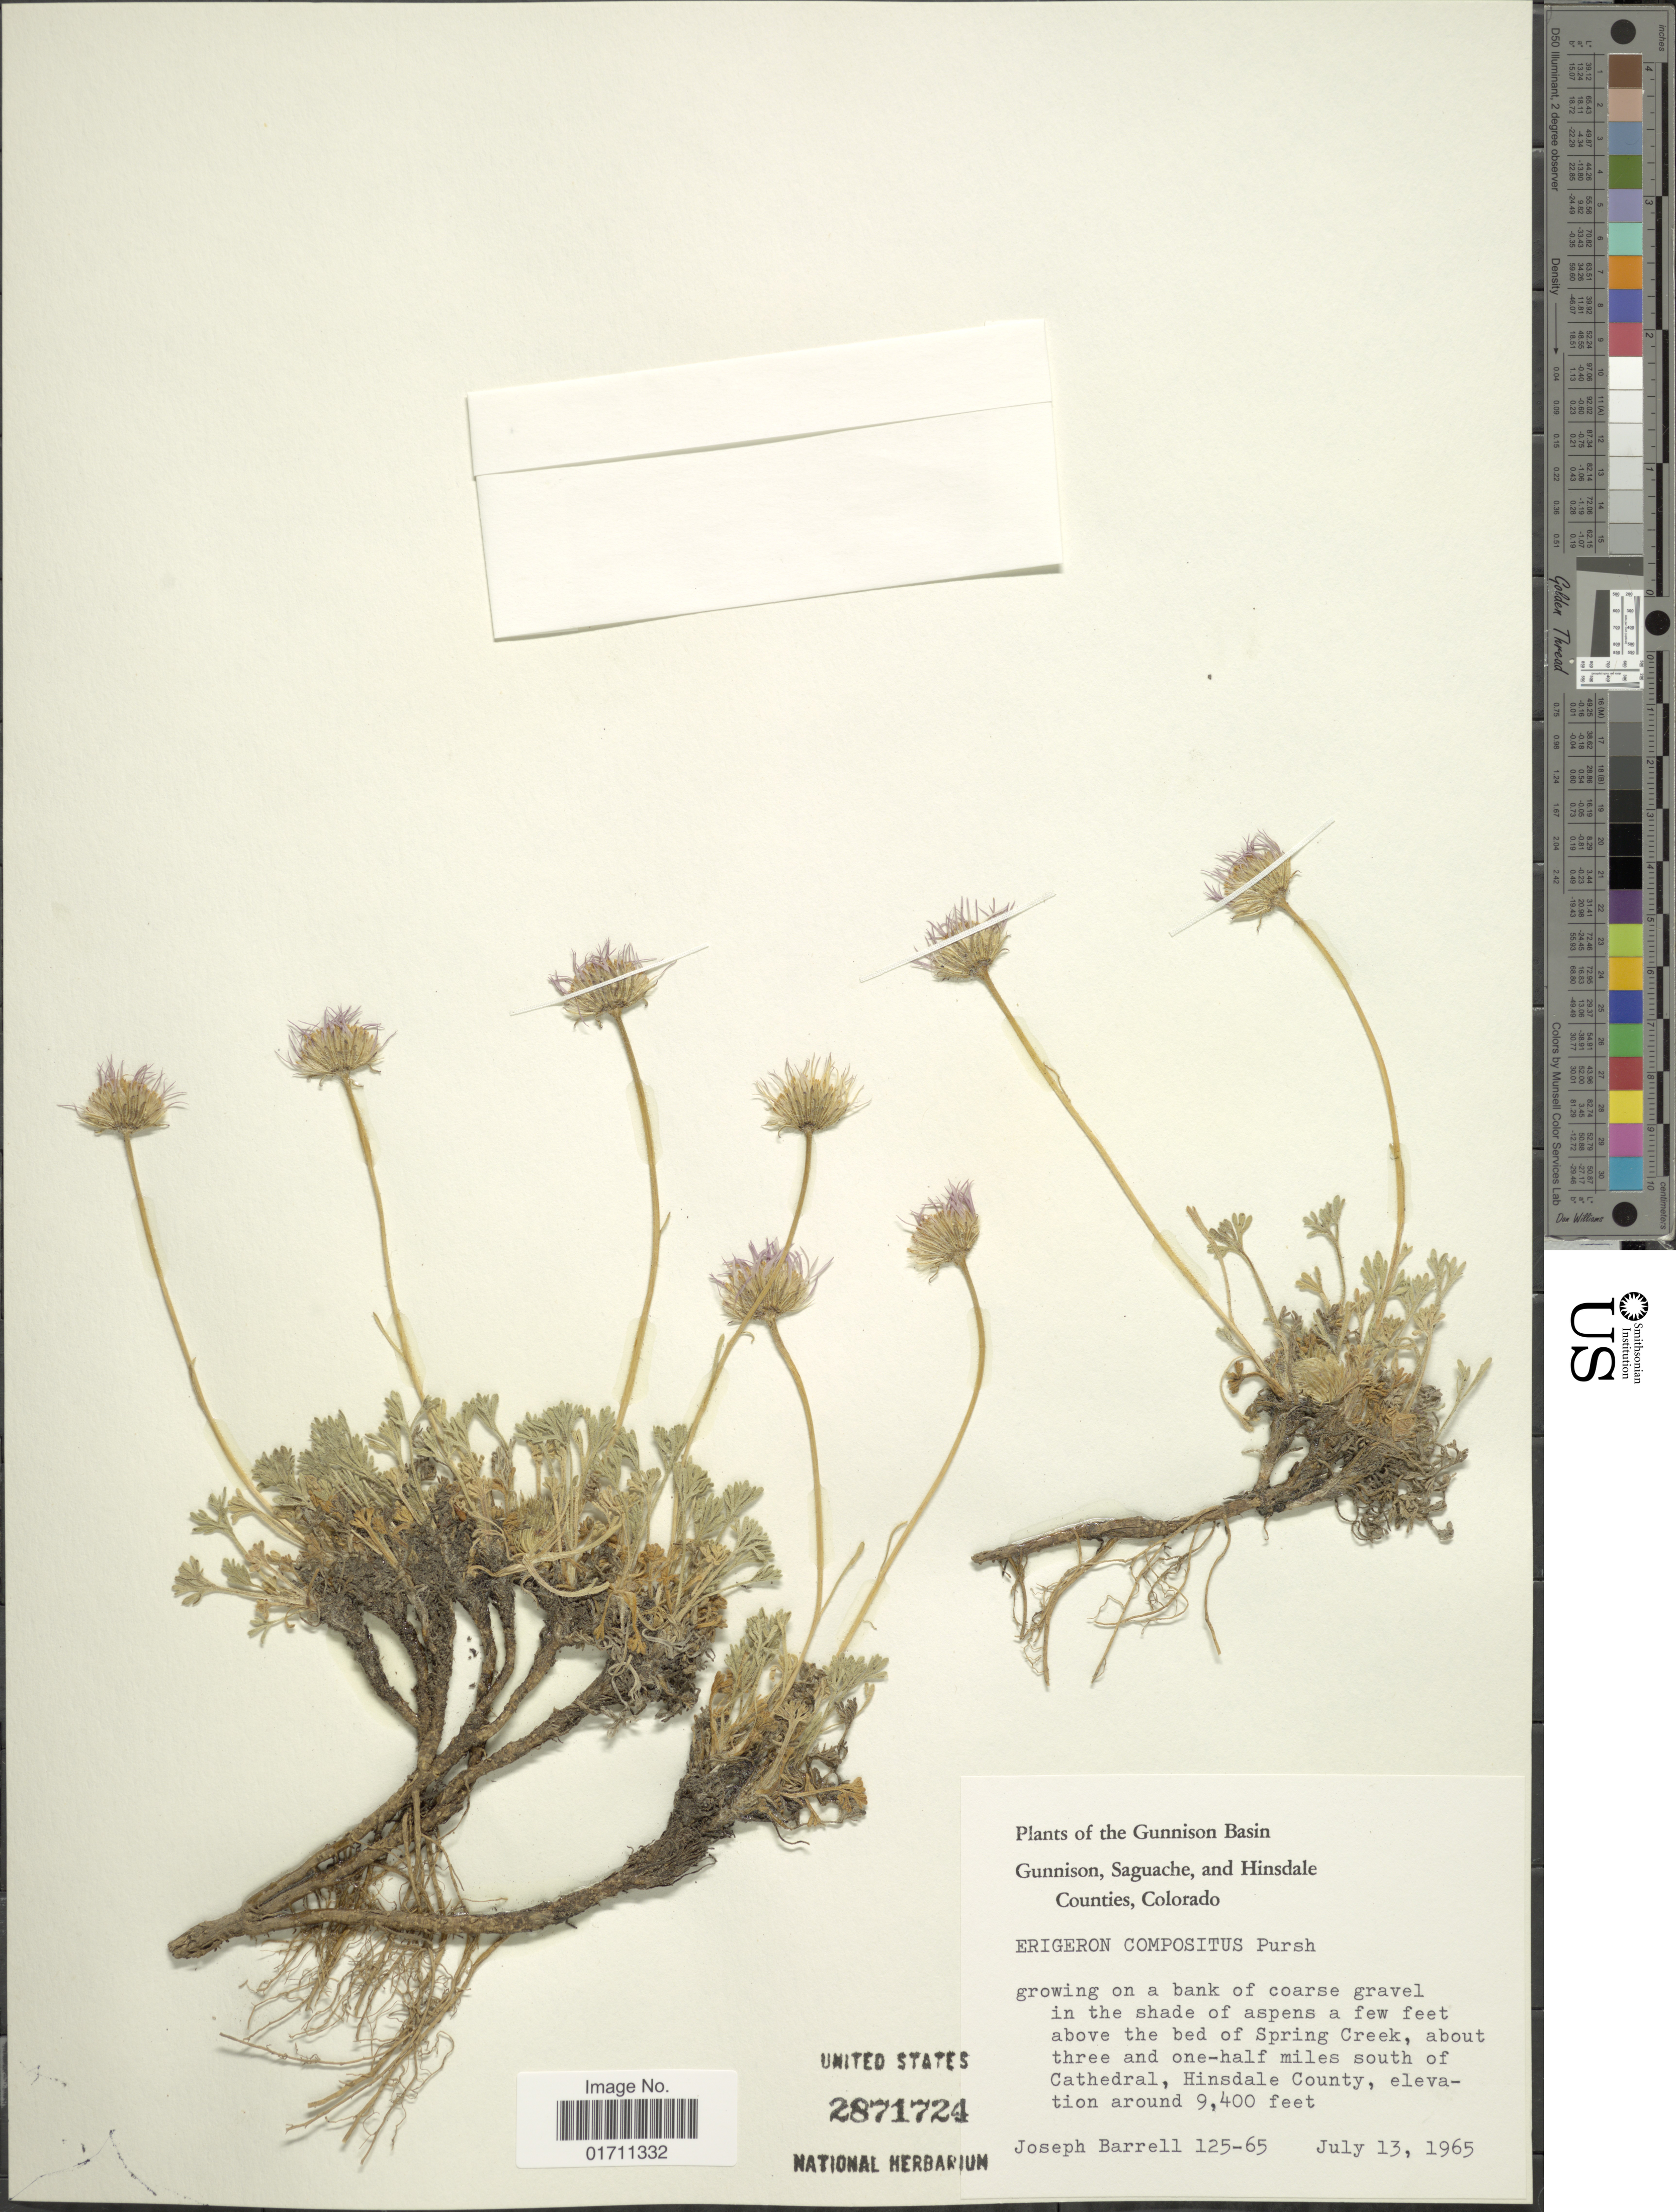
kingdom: Plantae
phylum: Tracheophyta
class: Magnoliopsida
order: Asterales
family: Asteraceae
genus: Erigeron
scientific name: Erigeron compositus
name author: Pursh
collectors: J. Barrell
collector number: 125-65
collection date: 1965-07-13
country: United States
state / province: Colorado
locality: The Gunnison Basin Gunnison, Saguache, and Hinsdale Counties, growing on bank of coarse gravel in the shade of aspens a few feet above the bed of Spring Creek, about three and one-half miles south of Cathedral, Hinsdale County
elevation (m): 2865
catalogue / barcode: US 2871724